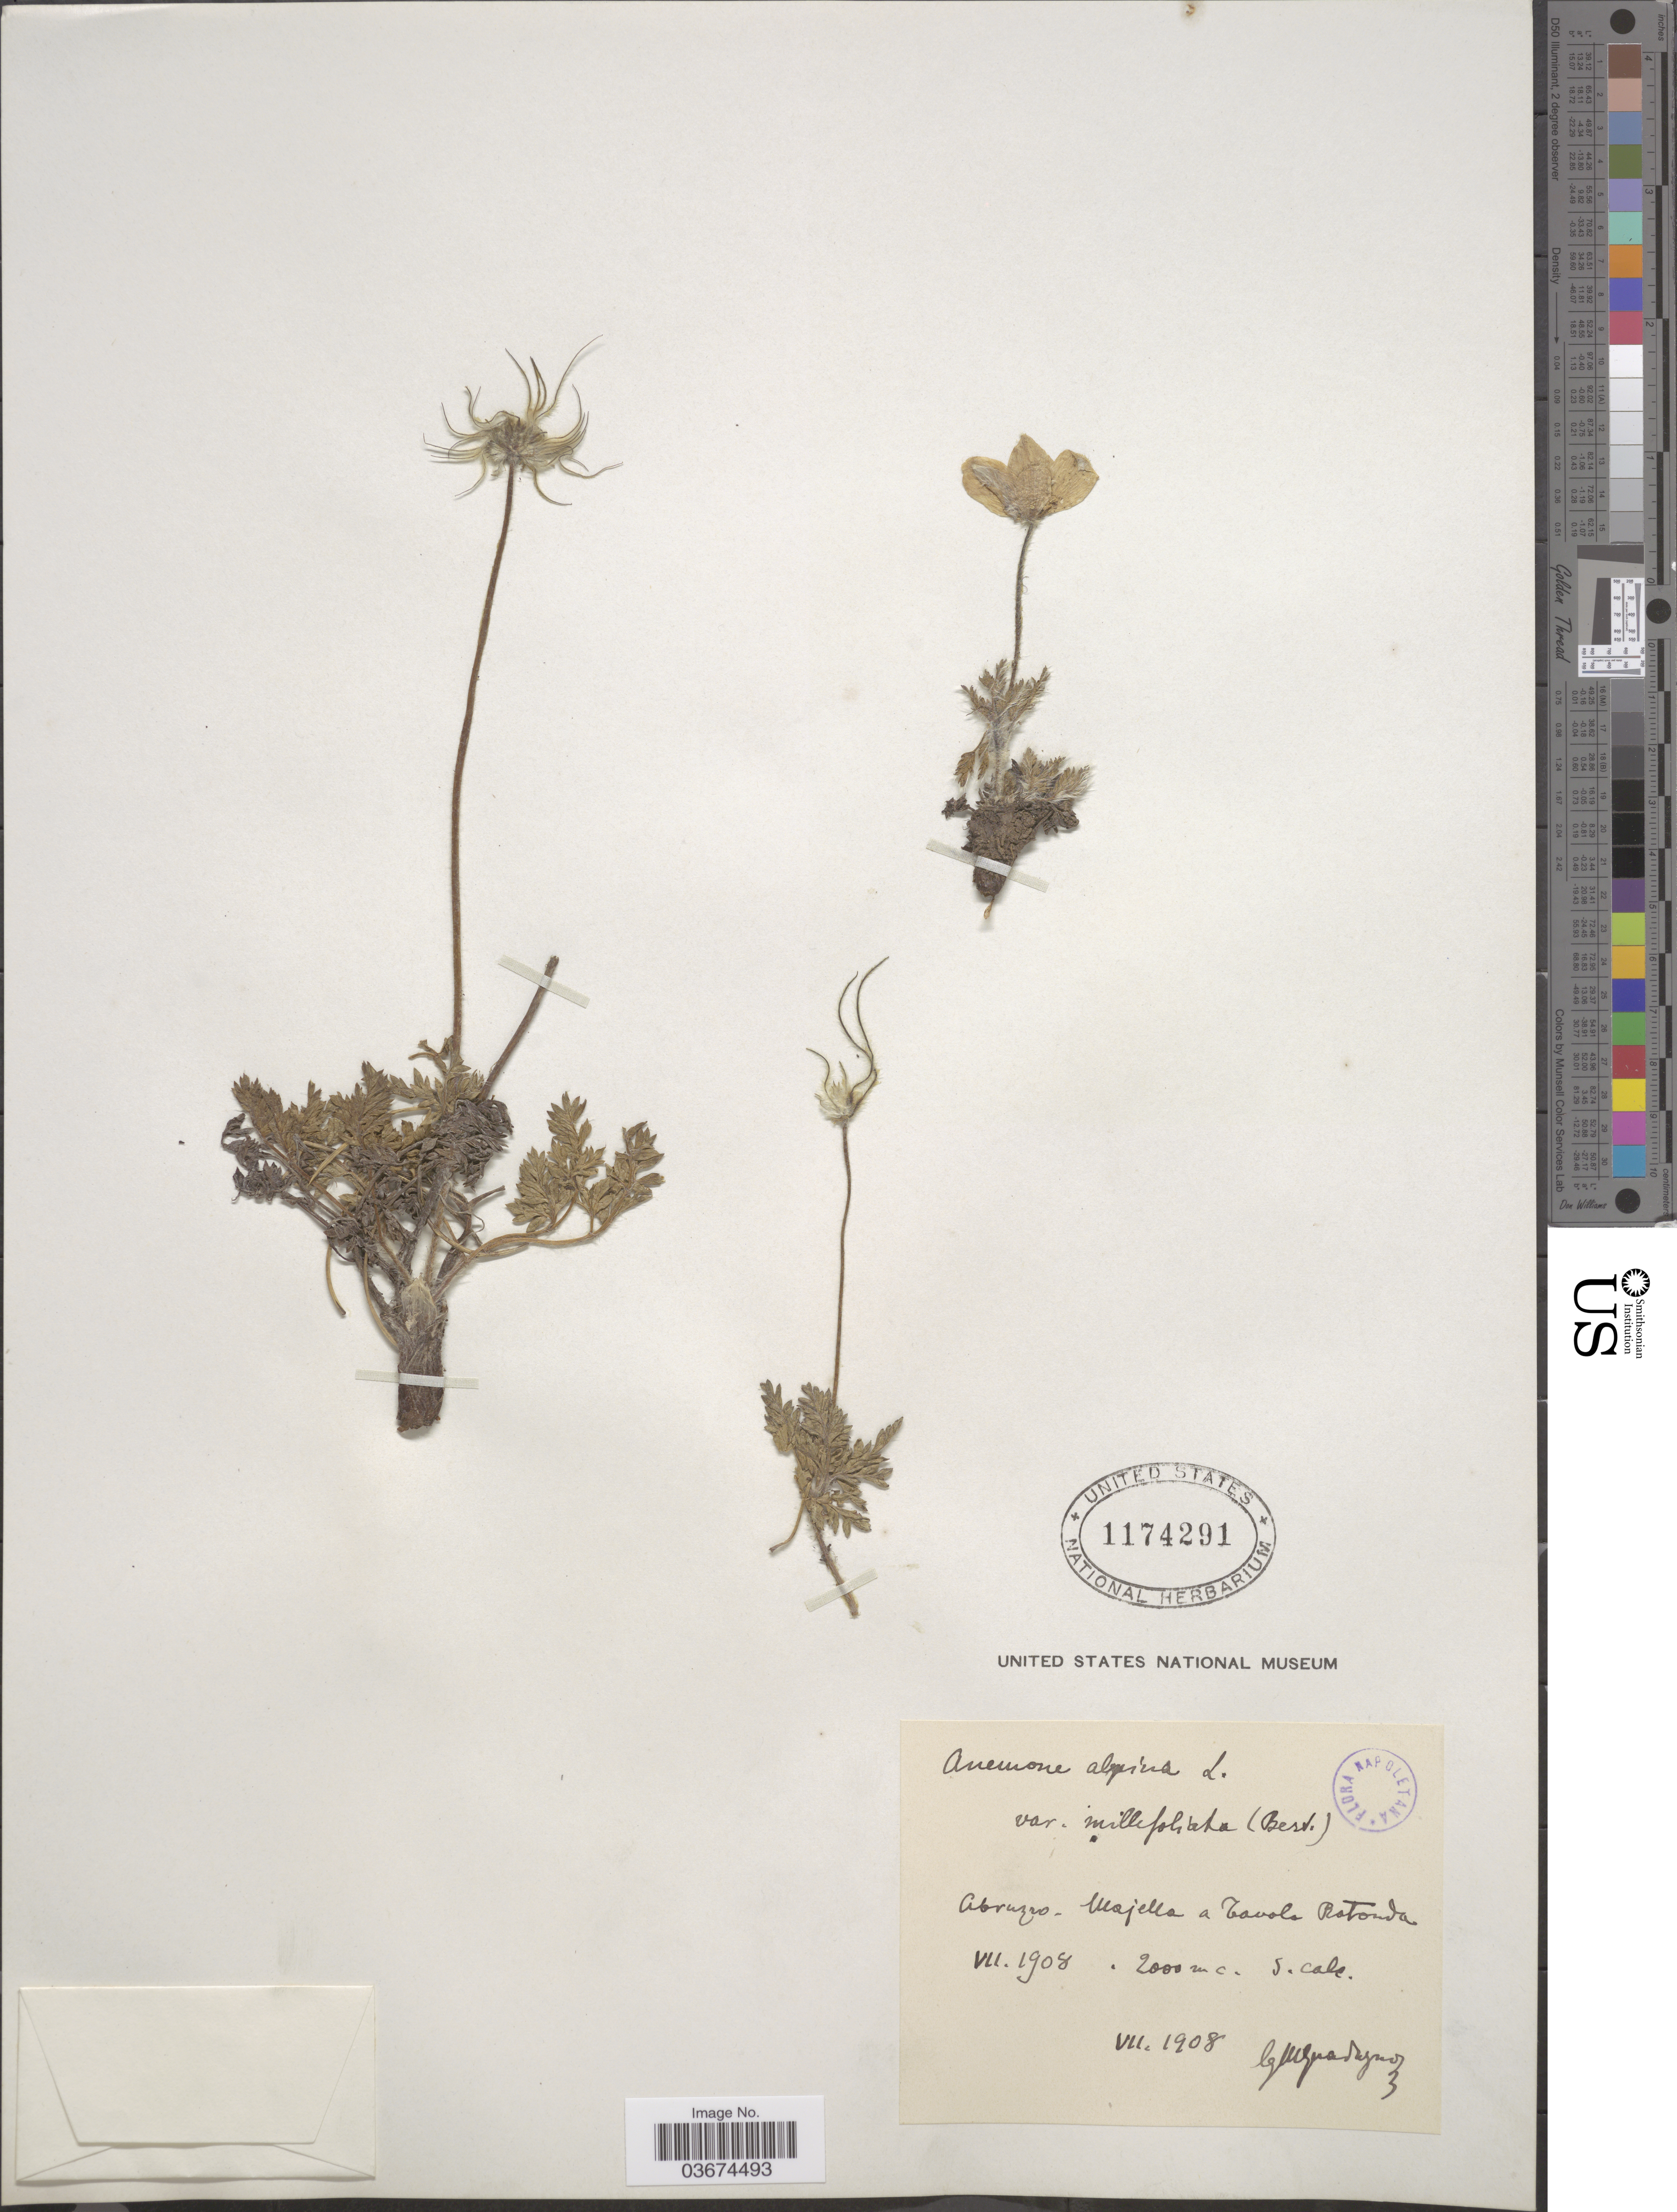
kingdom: Plantae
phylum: Tracheophyta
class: Magnoliopsida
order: Ranunculales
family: Ranunculaceae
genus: Pulsatilla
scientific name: Pulsatilla alpina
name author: Delarbre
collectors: G. Guadagno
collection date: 1908-07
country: Italy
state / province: Abruzzo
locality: Majella a Tovola Rotonda.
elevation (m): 2000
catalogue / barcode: US 1174291